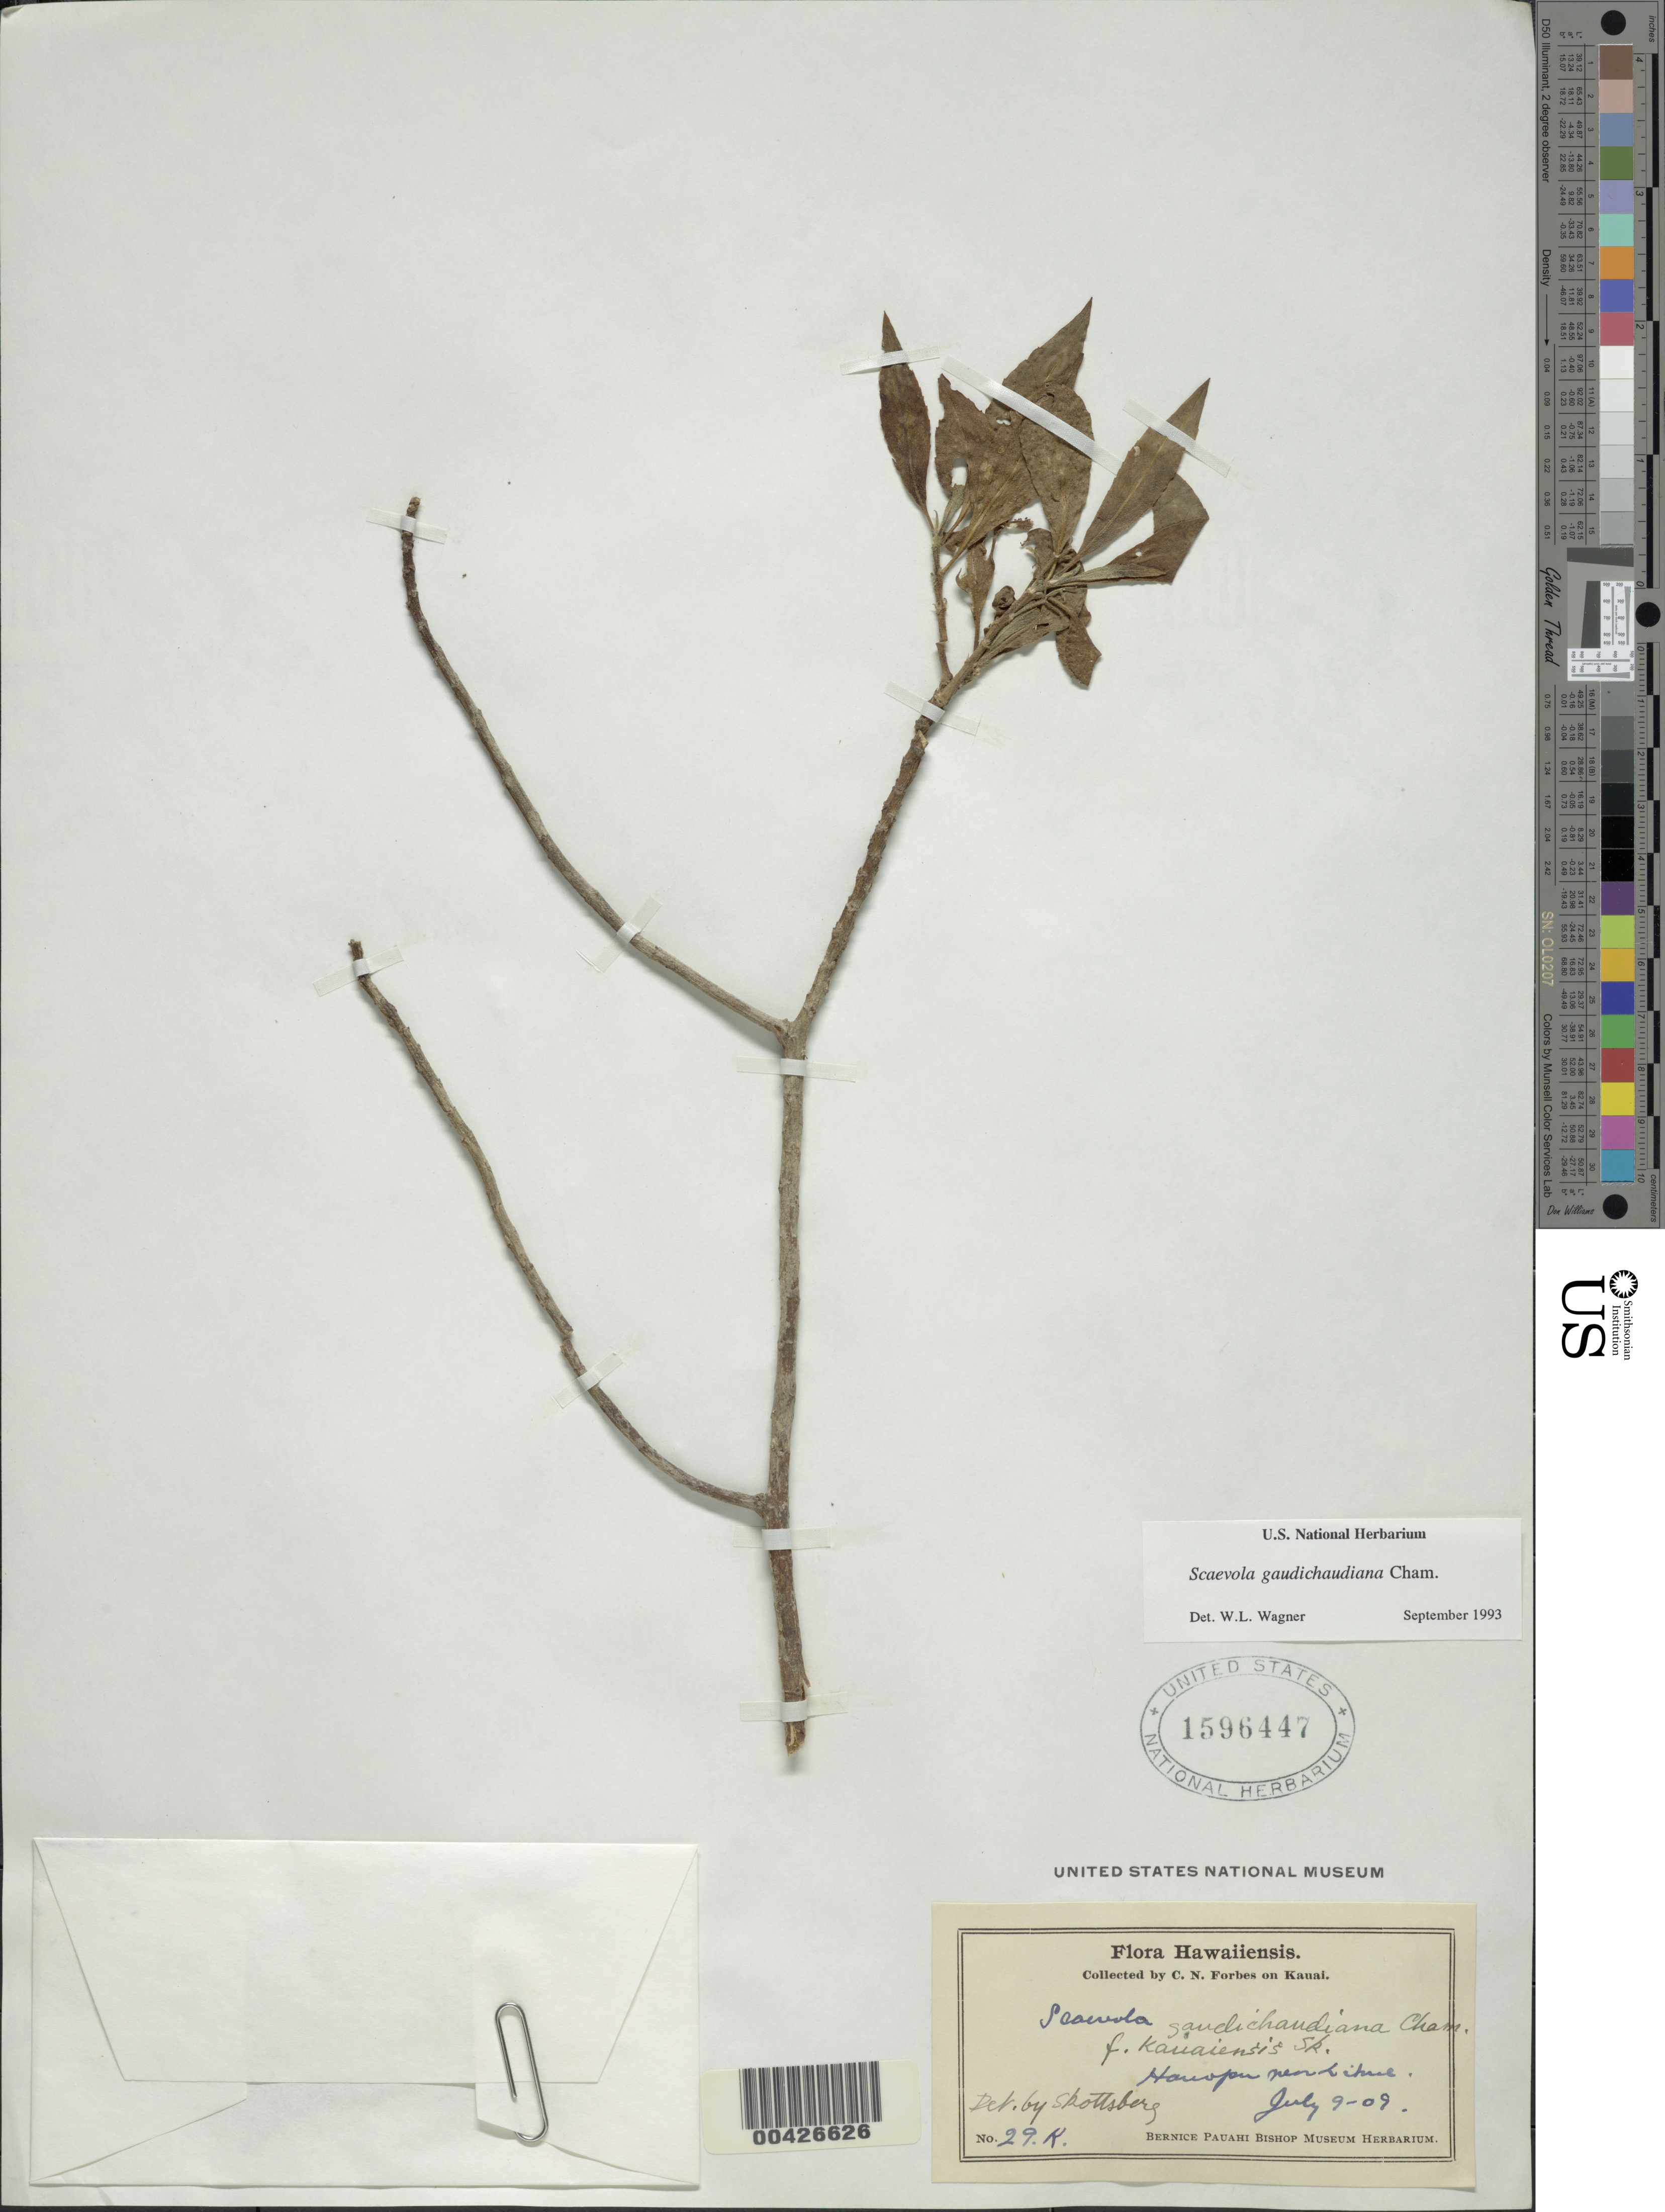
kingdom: Plantae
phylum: Tracheophyta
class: Magnoliopsida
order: Asterales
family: Goodeniaceae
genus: Scaevola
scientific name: Scaevola gaudichaudiana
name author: Cham.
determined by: Wagner, W. L., (BOT), Smithsonian Institution - National Museum of Natural History (UNITED STATES)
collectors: C. N. Forbes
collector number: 29.K.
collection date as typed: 9 Jul 1909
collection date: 1909-07-09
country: United States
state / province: Hawaii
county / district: Kauai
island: Kaua'i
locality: Hauopu near Lihue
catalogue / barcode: US 1596447